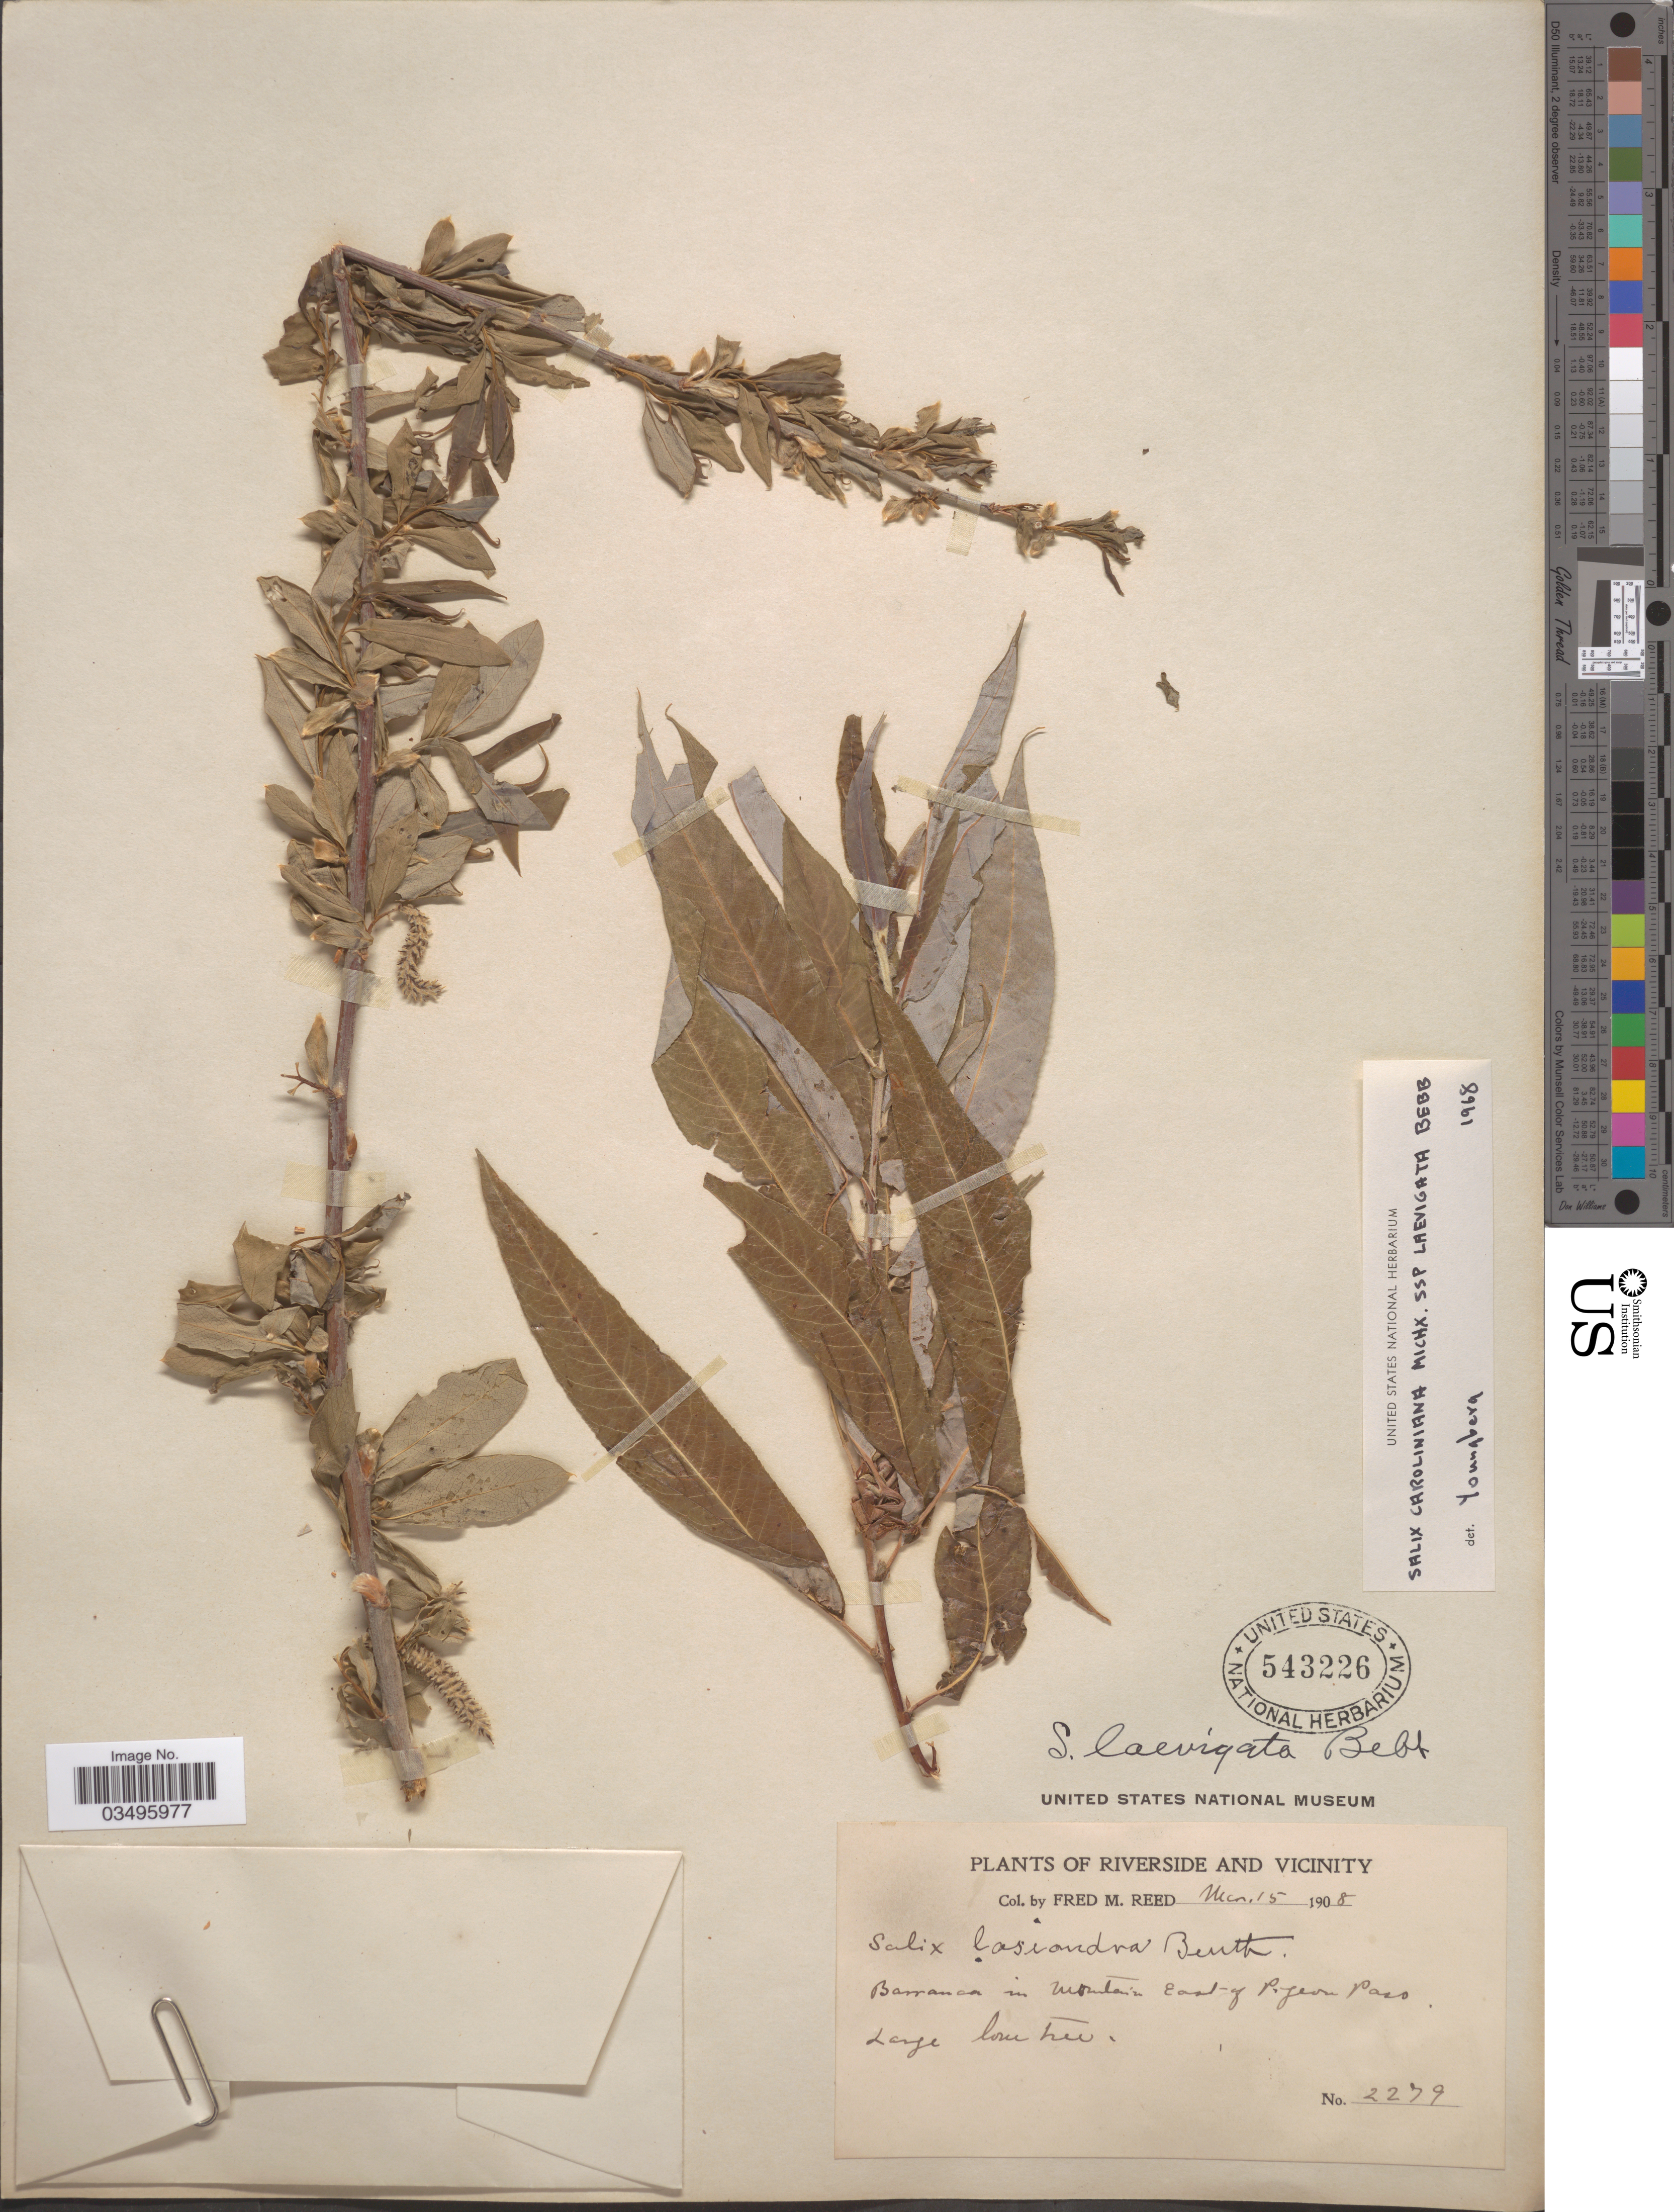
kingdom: Plantae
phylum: Tracheophyta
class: Magnoliopsida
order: Malpighiales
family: Salicaceae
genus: Salix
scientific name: Salix caroliniana subsp. laevigata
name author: Bebb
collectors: F. Reed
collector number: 2279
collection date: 1908-03-15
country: United States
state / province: California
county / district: Riverside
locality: Riverside and vicinity. Barranca in Mountain East of Pigeon Pass.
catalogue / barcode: US 543226